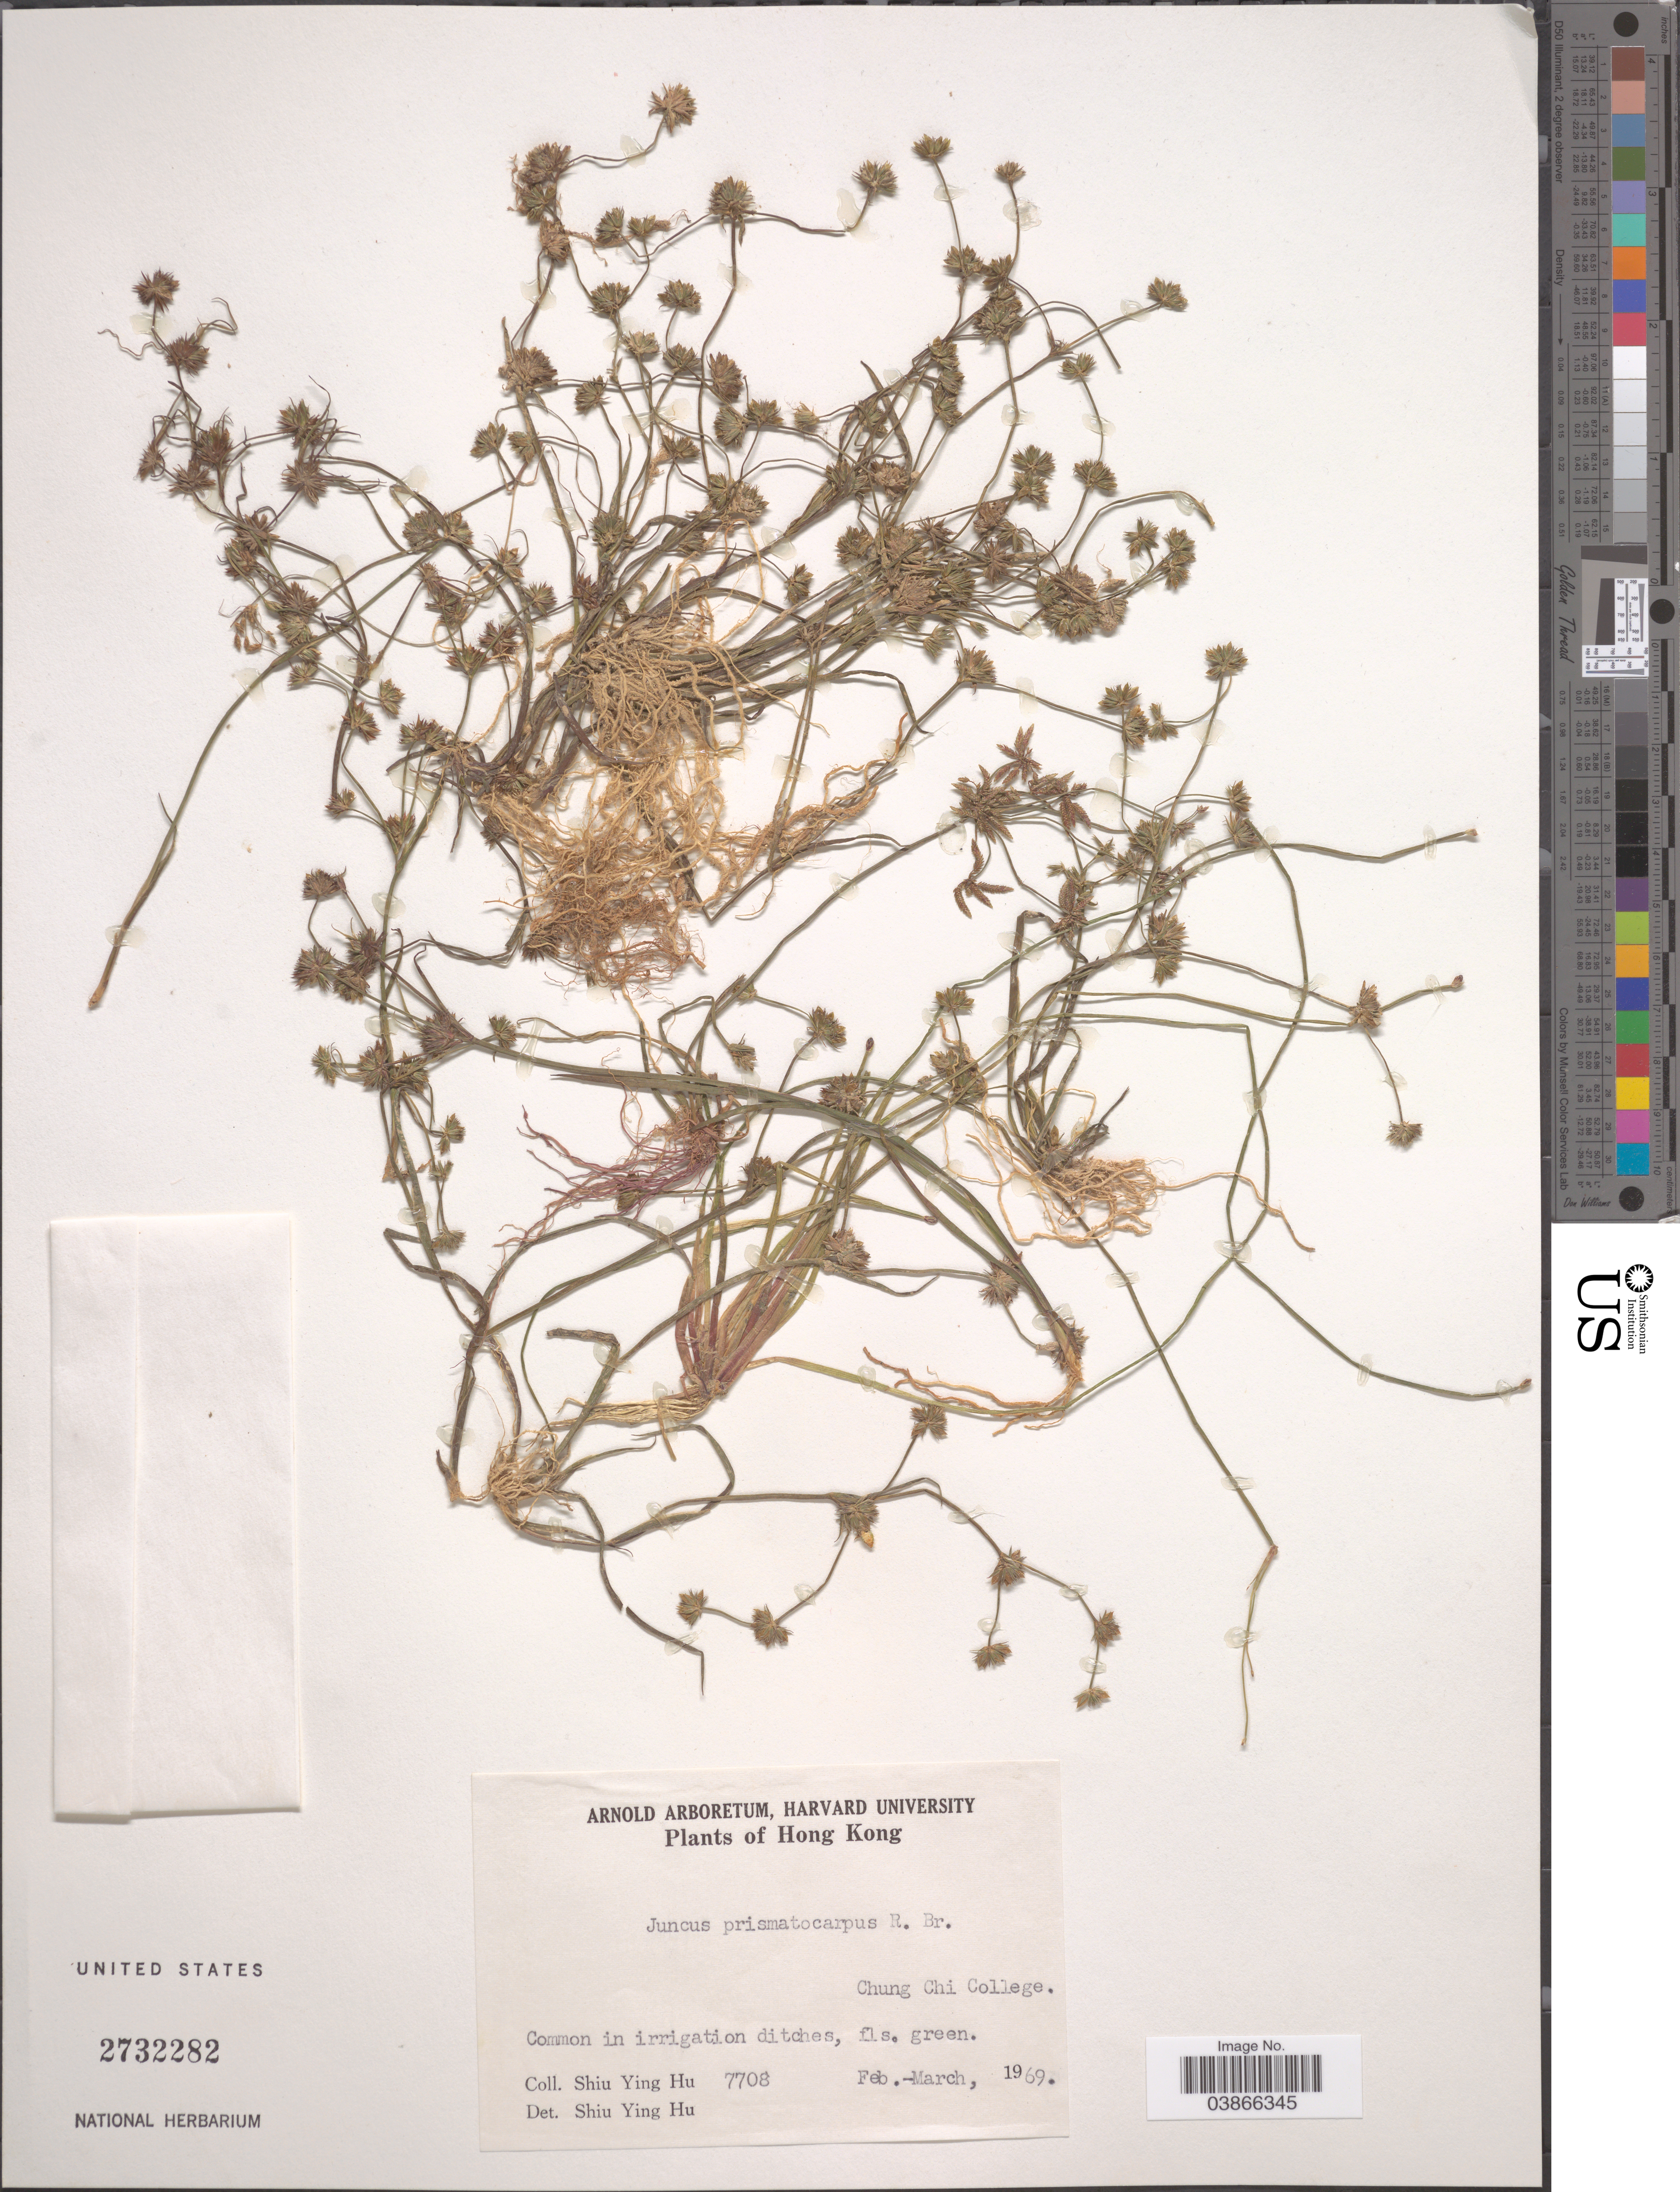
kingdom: Plantae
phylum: Tracheophyta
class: Liliopsida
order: Poales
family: Juncaceae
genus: Juncus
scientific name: Juncus prismatocarpus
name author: R. Br.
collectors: S. Y. Hu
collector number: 7708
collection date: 1969-02/1969-03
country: China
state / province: Hong Kong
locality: Chung Chi College.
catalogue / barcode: US 2732282